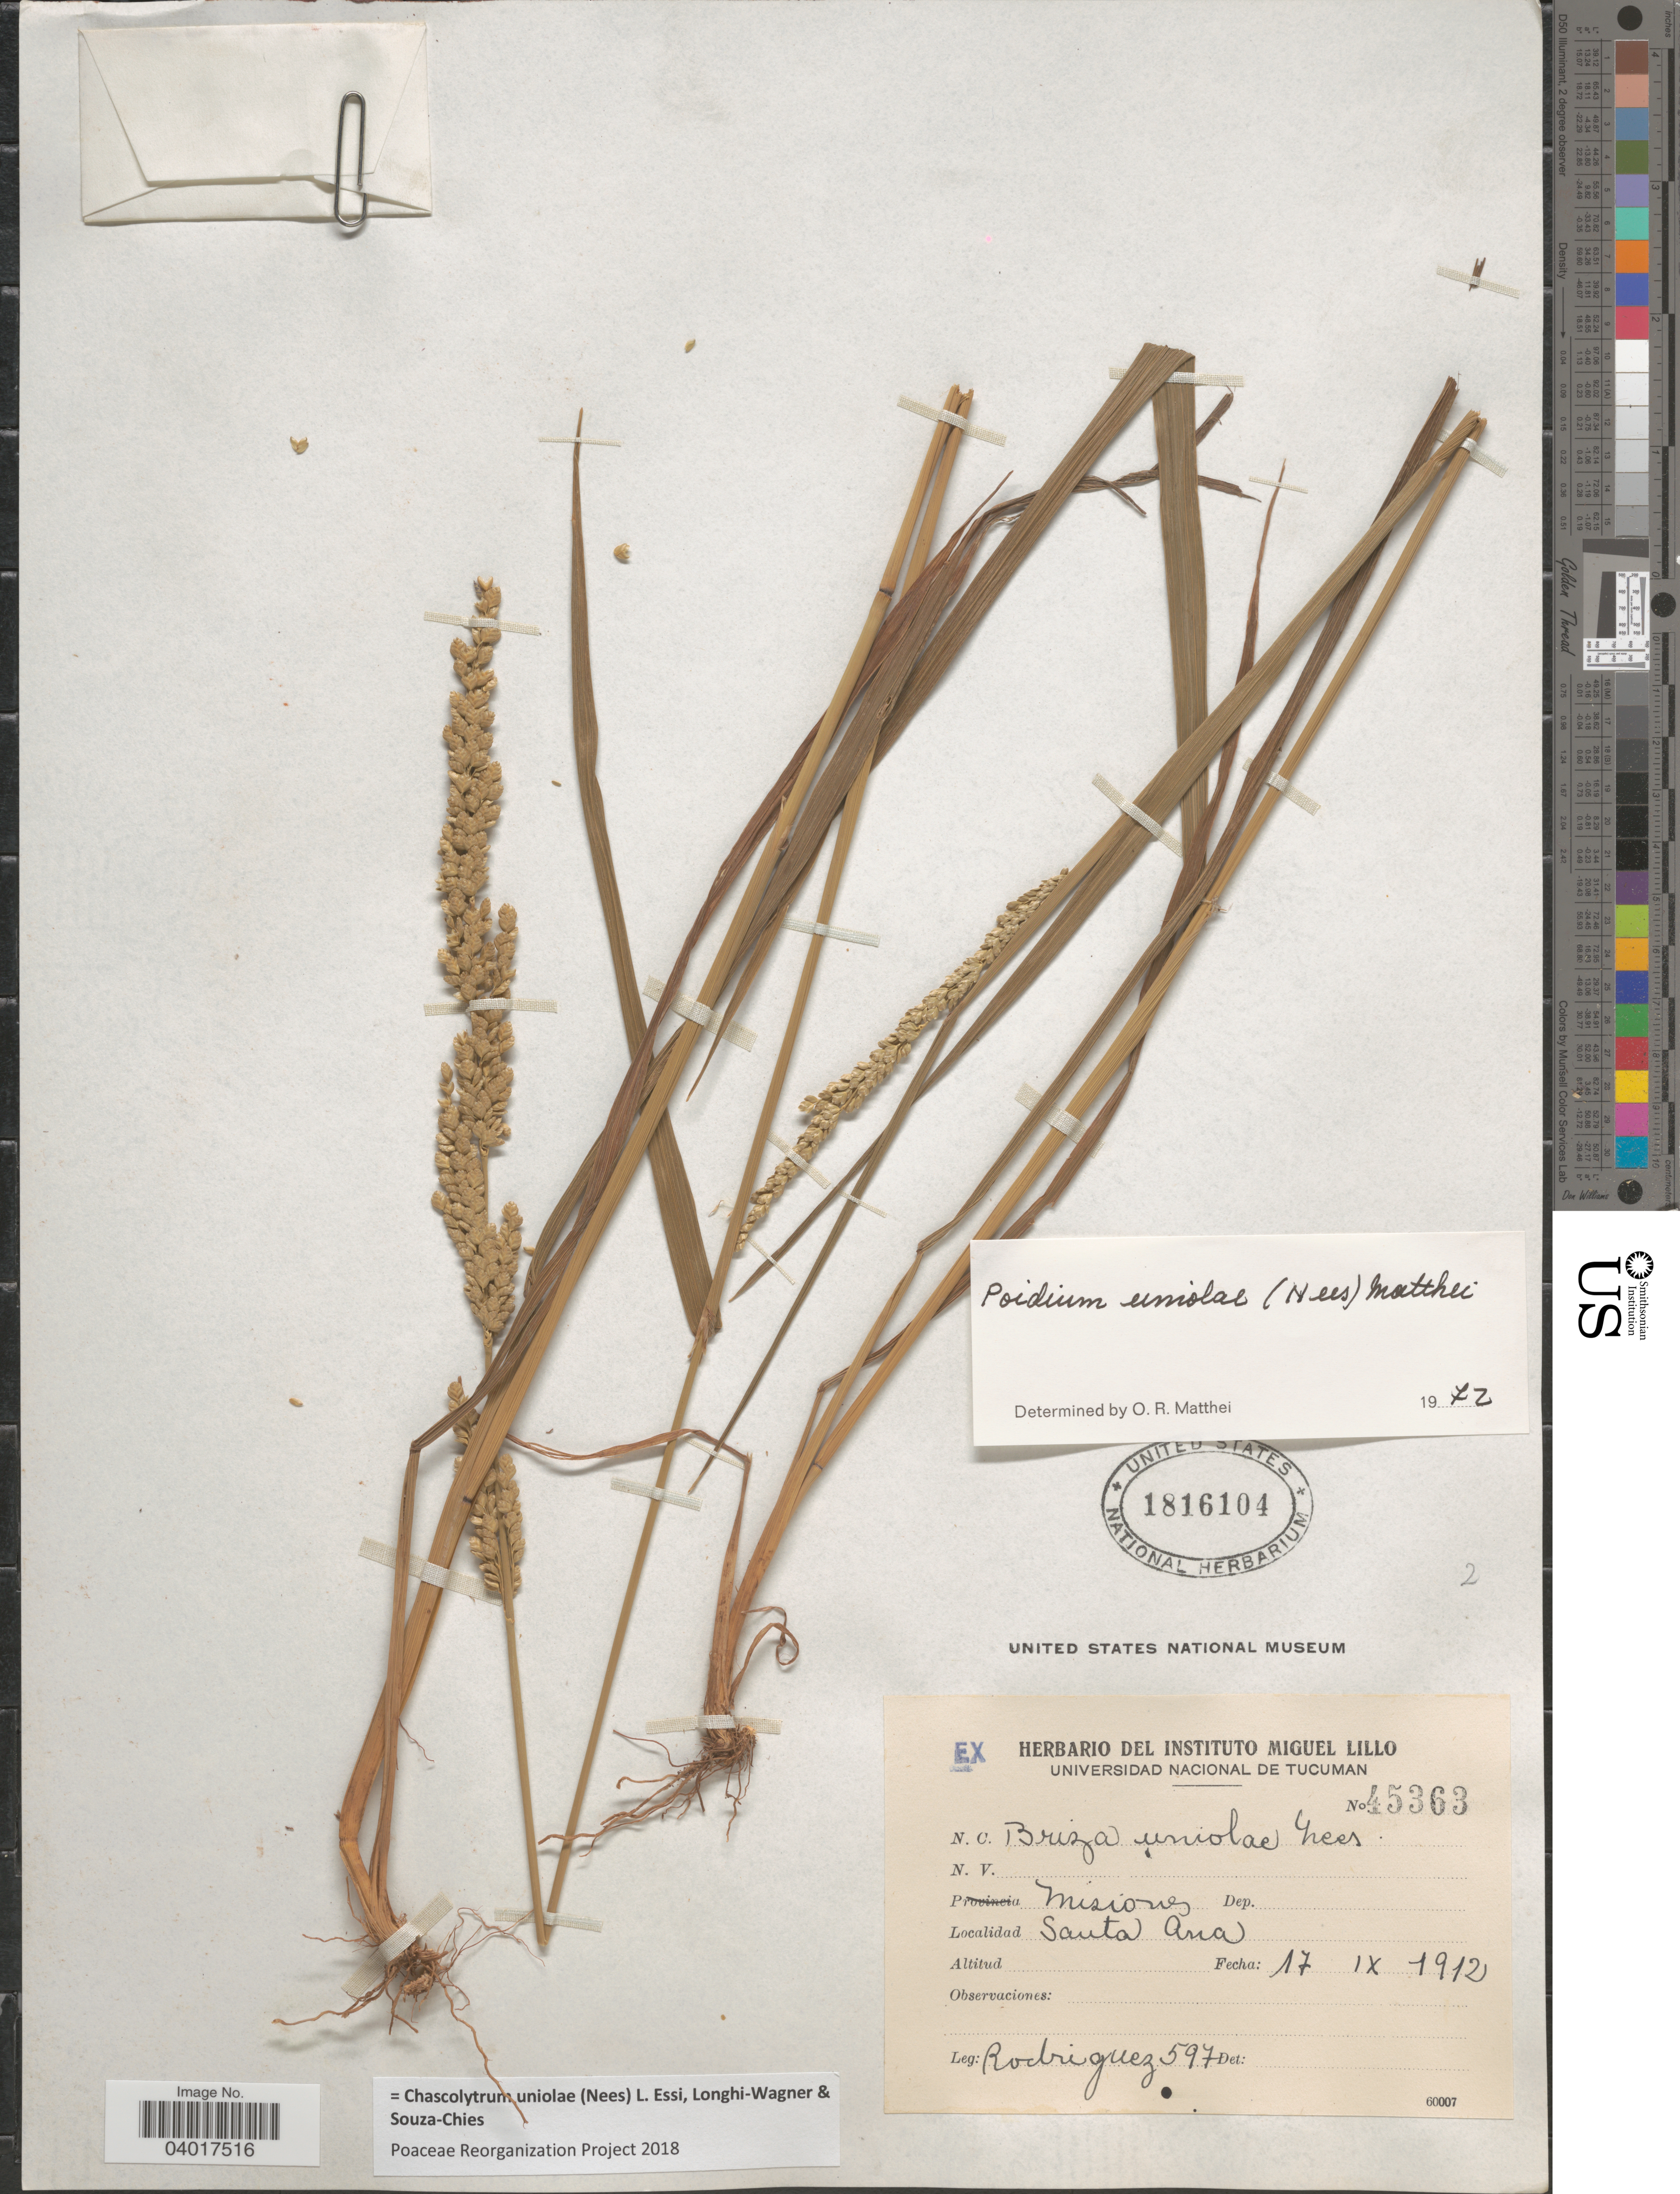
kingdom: Plantae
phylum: Tracheophyta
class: Liliopsida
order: Poales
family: Poaceae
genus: Chascolytrum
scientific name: Chascolytrum uniolae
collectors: Rodriguez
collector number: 597/45363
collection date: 1912-09-17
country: Argentina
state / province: Misiones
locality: Misiones. Santa Ana.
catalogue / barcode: US 1816104